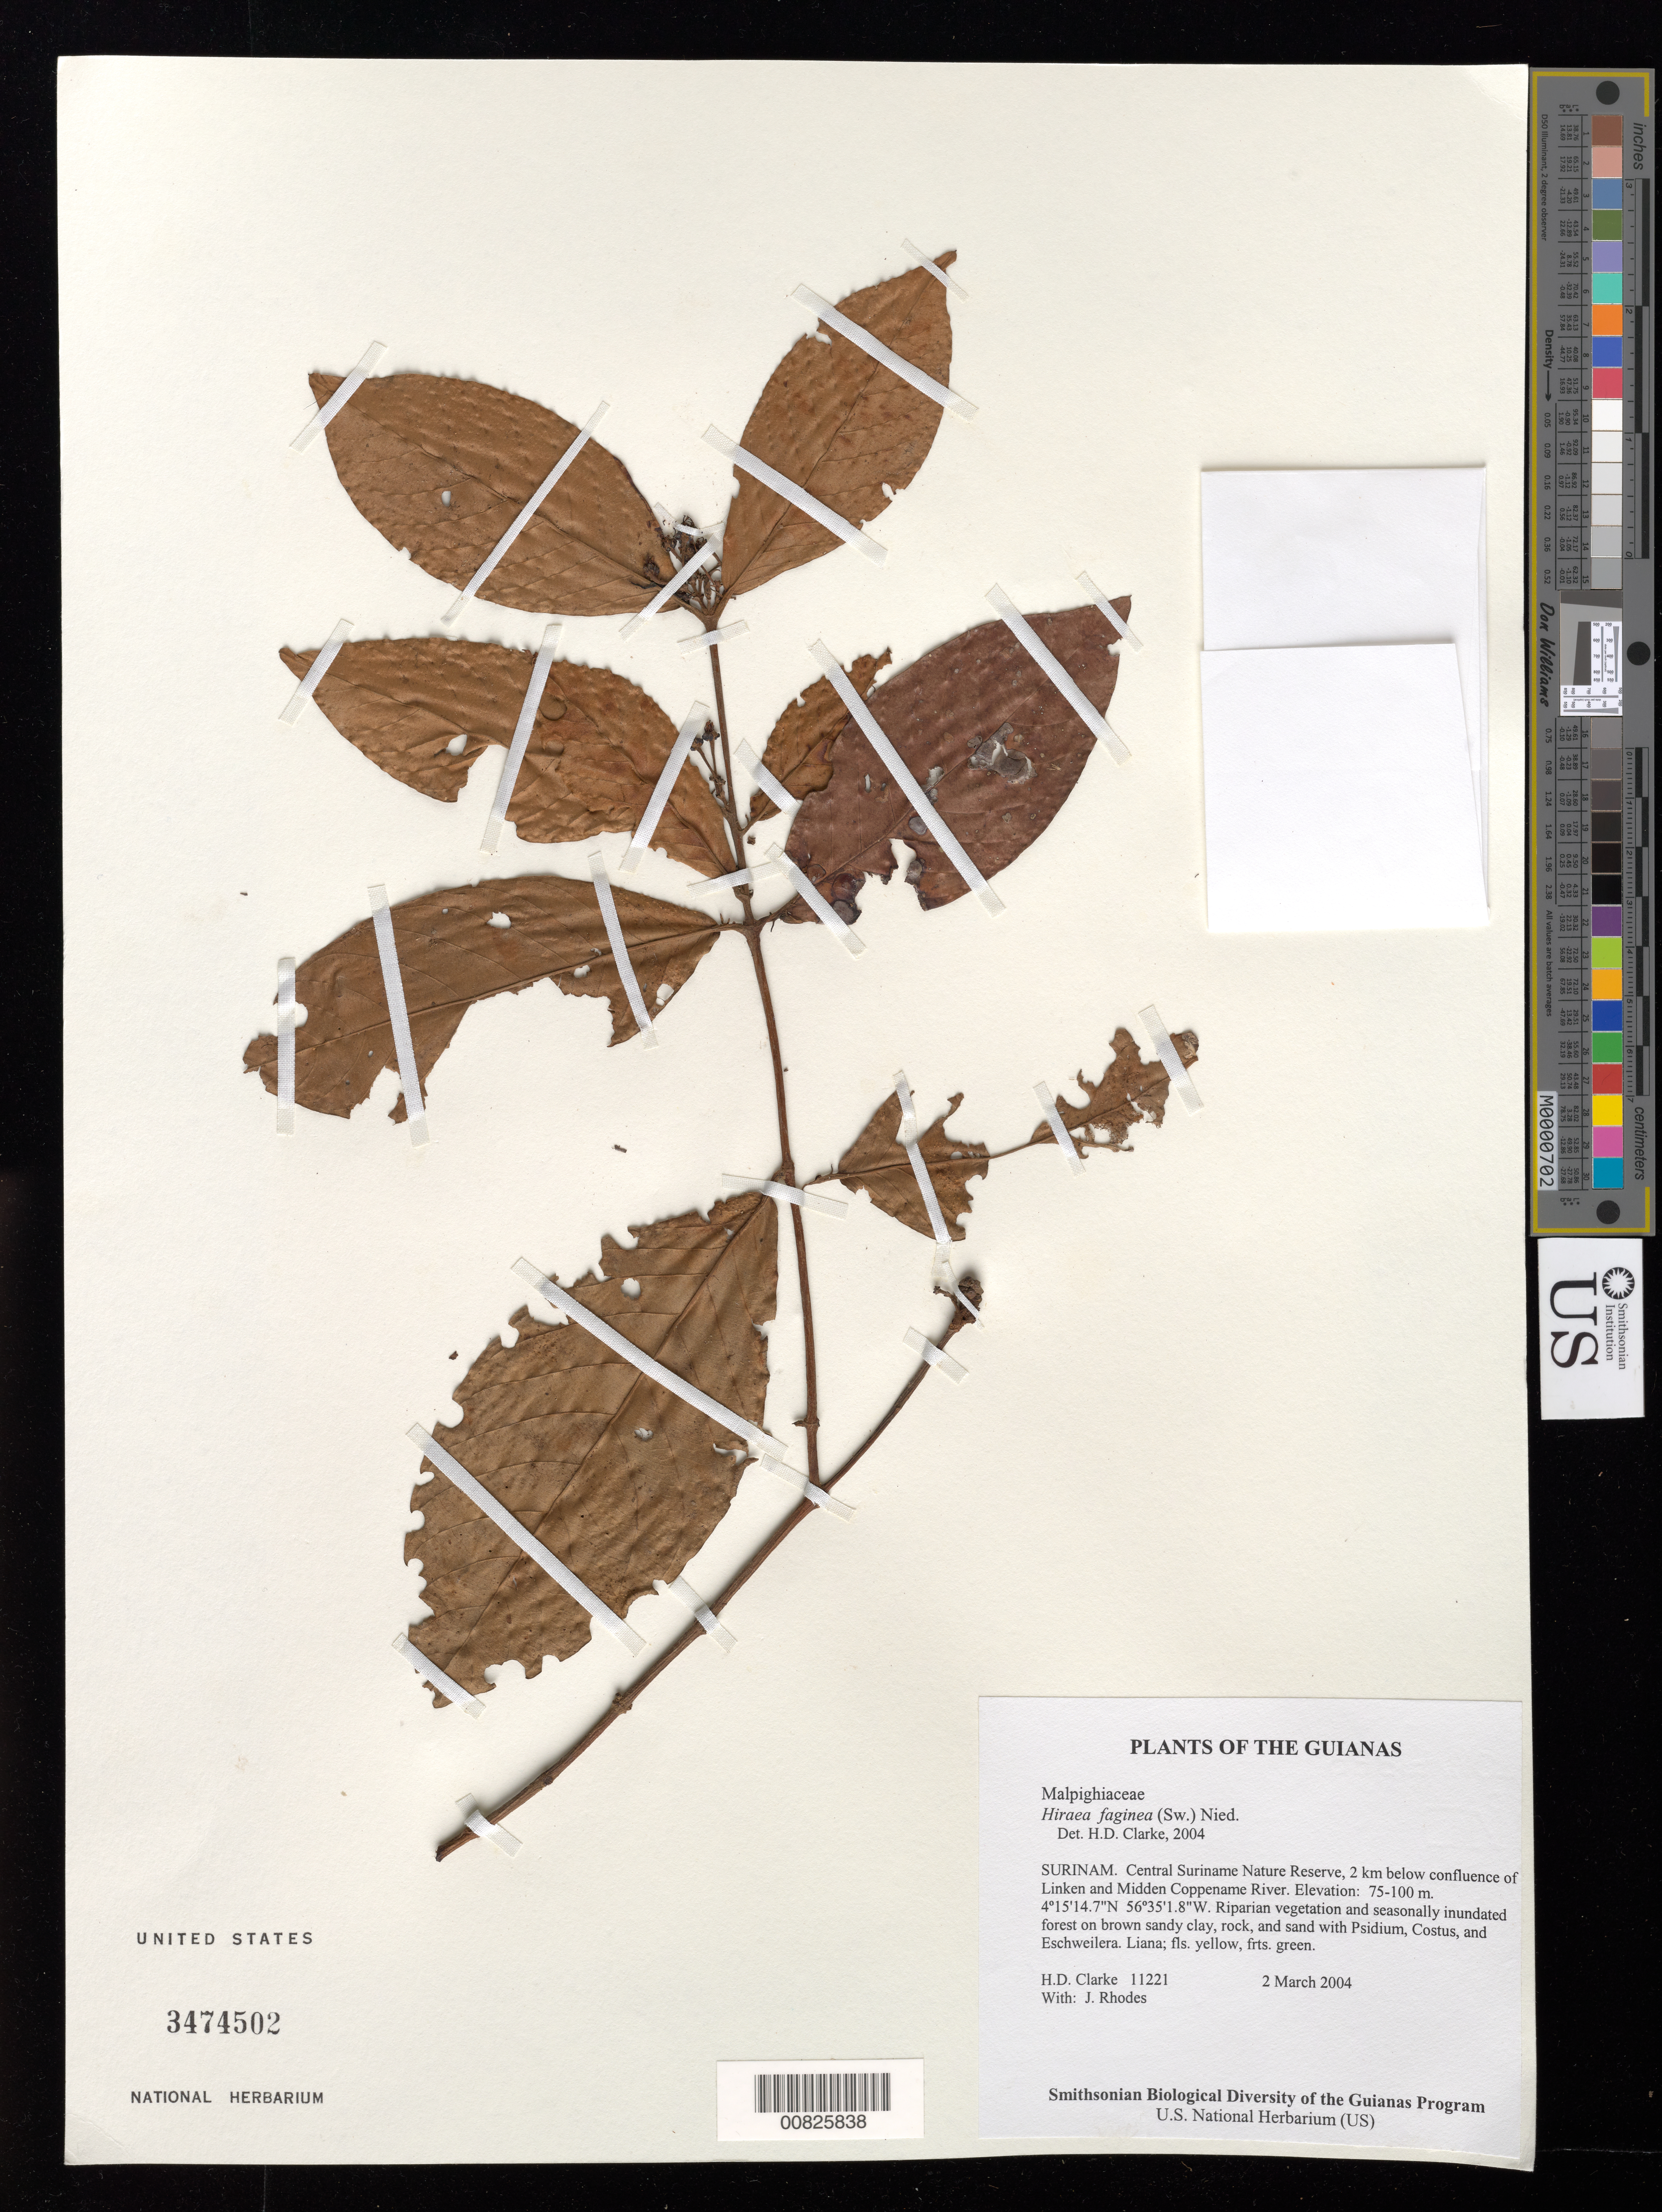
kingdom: Plantae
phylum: Tracheophyta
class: Magnoliopsida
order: Malpighiales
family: Malpighiaceae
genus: Hiraea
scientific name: Hiraea faginea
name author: (Sw.) Nied.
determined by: Anderson, W. R., (MICH), University of Michigan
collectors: H. D. Clarke & J. Rhodes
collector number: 11221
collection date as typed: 2 March 2004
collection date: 2004-03-02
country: Suriname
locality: Central Suriname Nature Reserve, 2 km below confluence of Linken and Midden Coppename River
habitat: Riparian vegetation and seasonally inundated forest on brown sandy clay, rock, and sand with Psidium, Costus, and Eschweilera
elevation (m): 75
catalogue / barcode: US 3474502